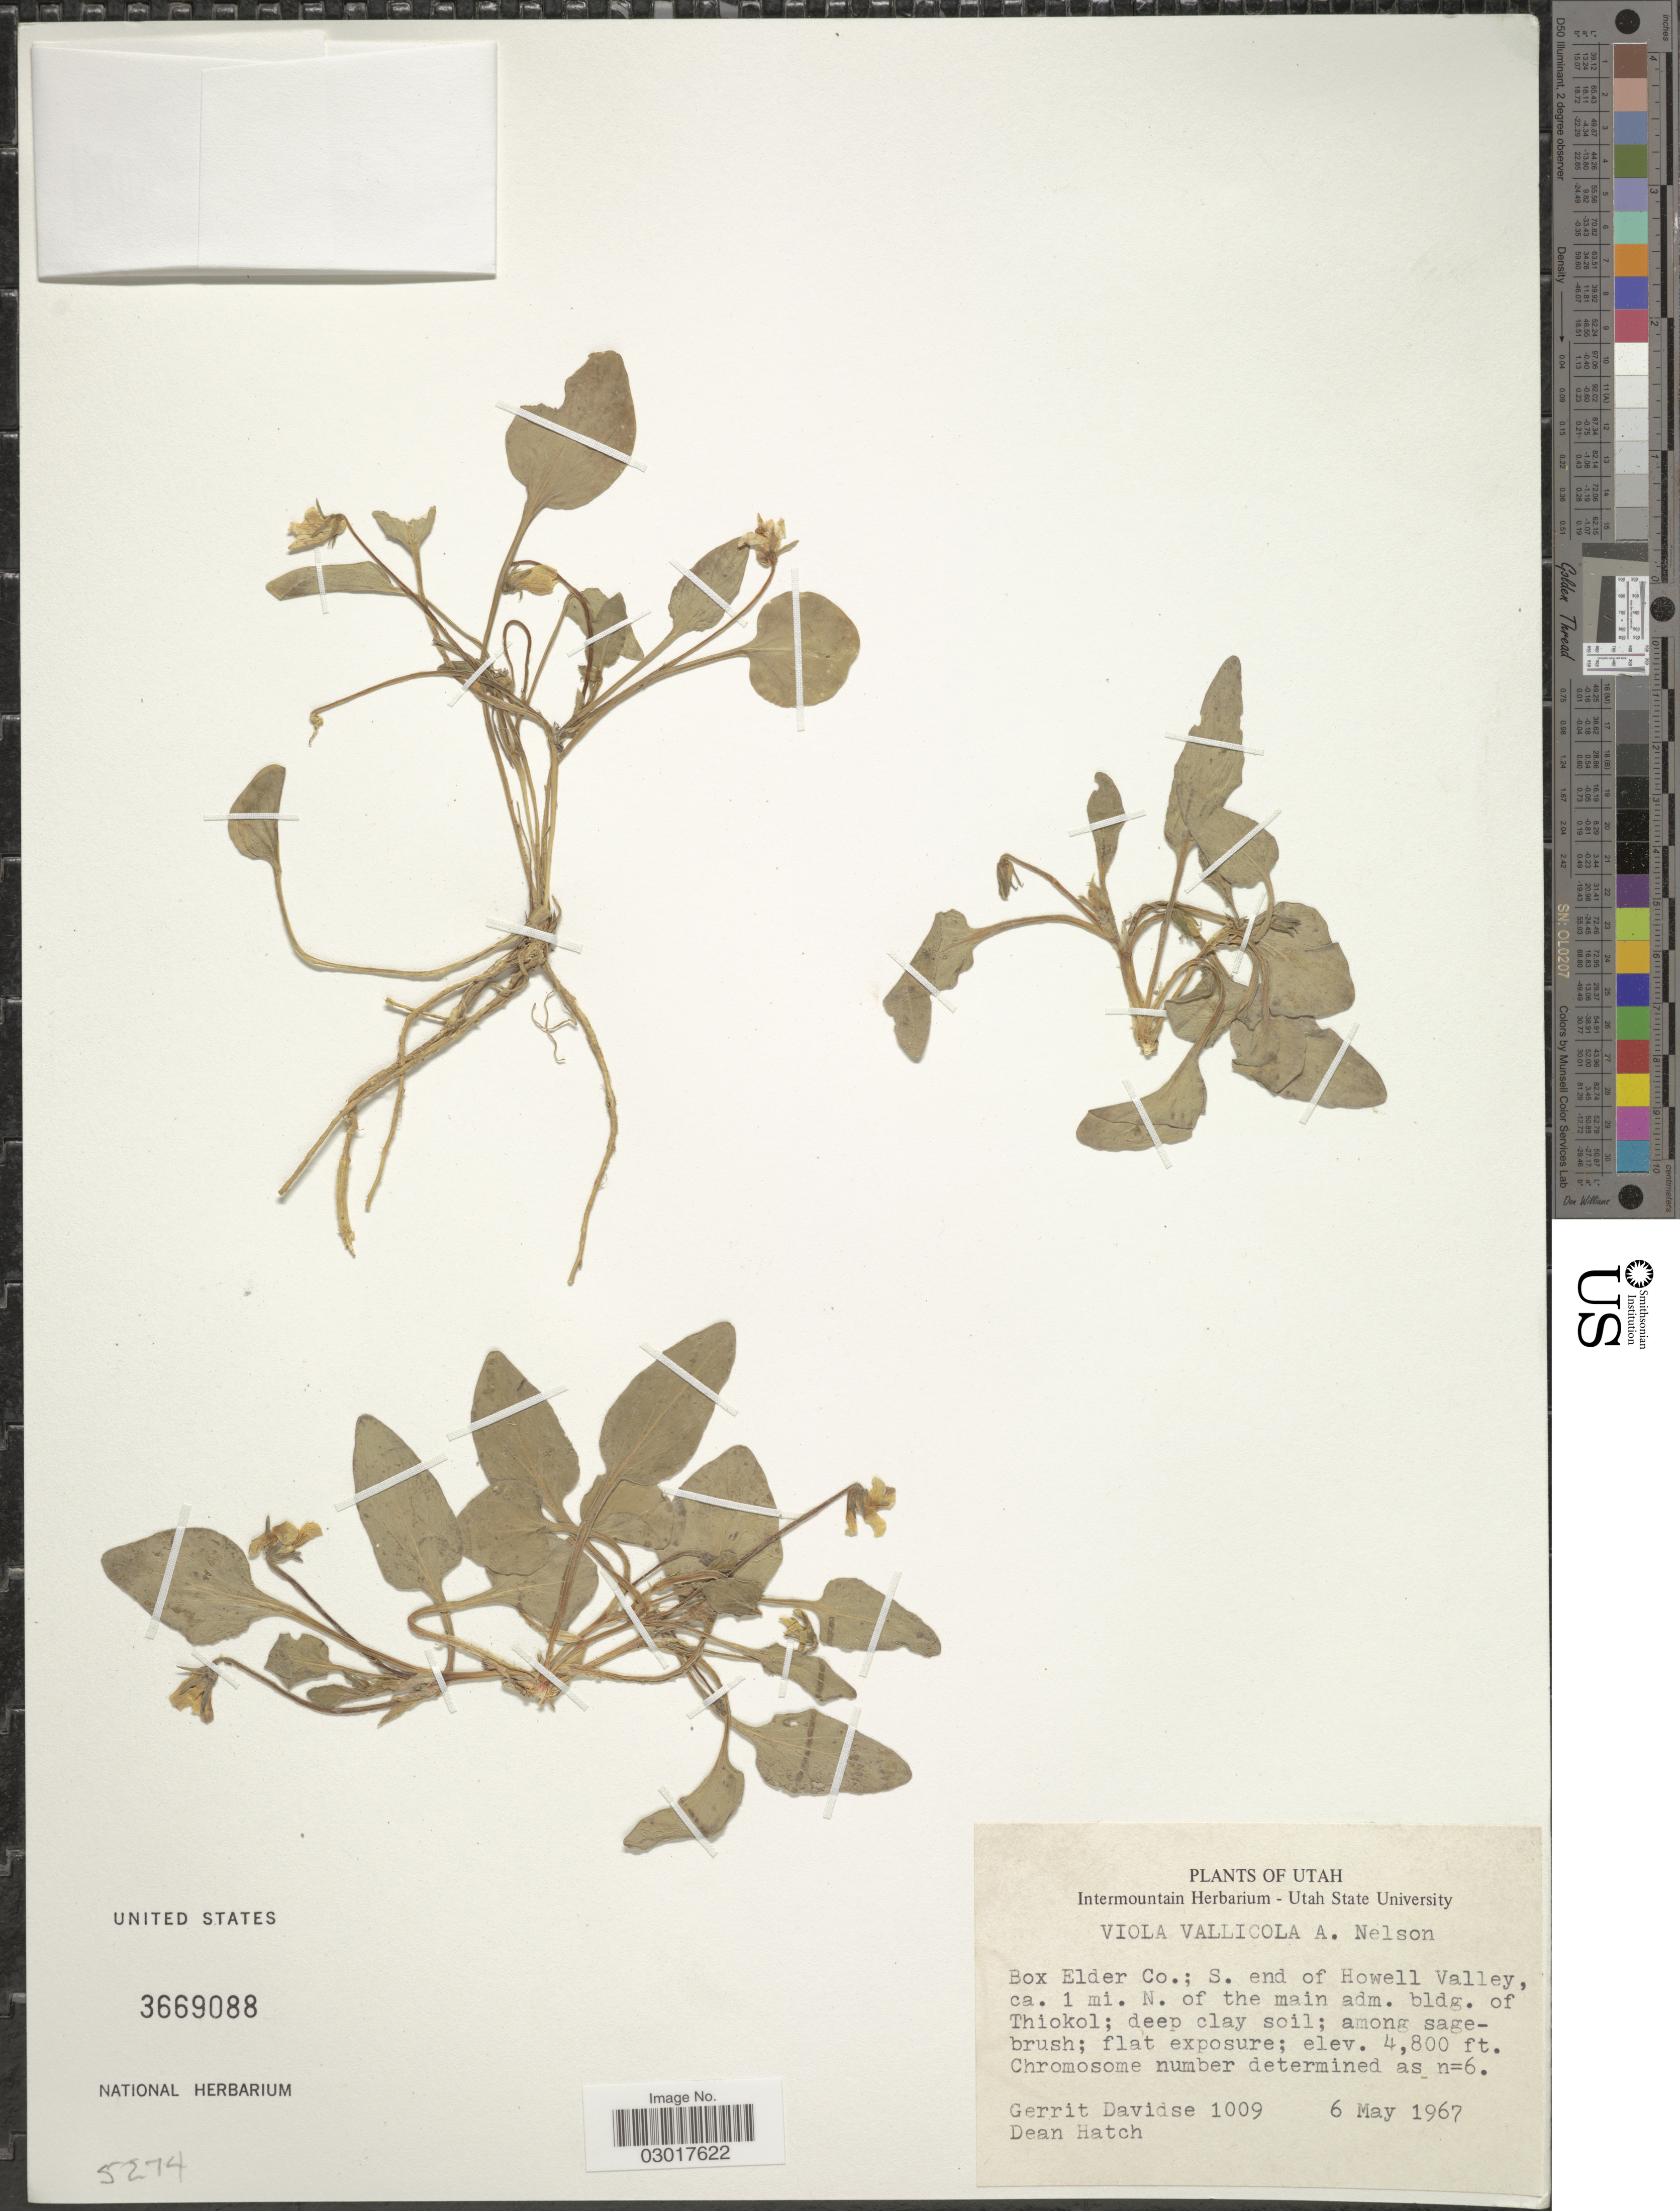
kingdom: Plantae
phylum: Tracheophyta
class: Magnoliopsida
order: Malpighiales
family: Violaceae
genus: Viola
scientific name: Viola vallicola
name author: A. Nelson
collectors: G. Davidse & D. Hatch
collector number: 1009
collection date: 1967-05-06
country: United States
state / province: Utah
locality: Box Elder Co.; S. end of Howell Valley, ca. 1 mi. N. of the main adm. bldg. of Thiokol.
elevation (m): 1463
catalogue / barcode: US 3669088